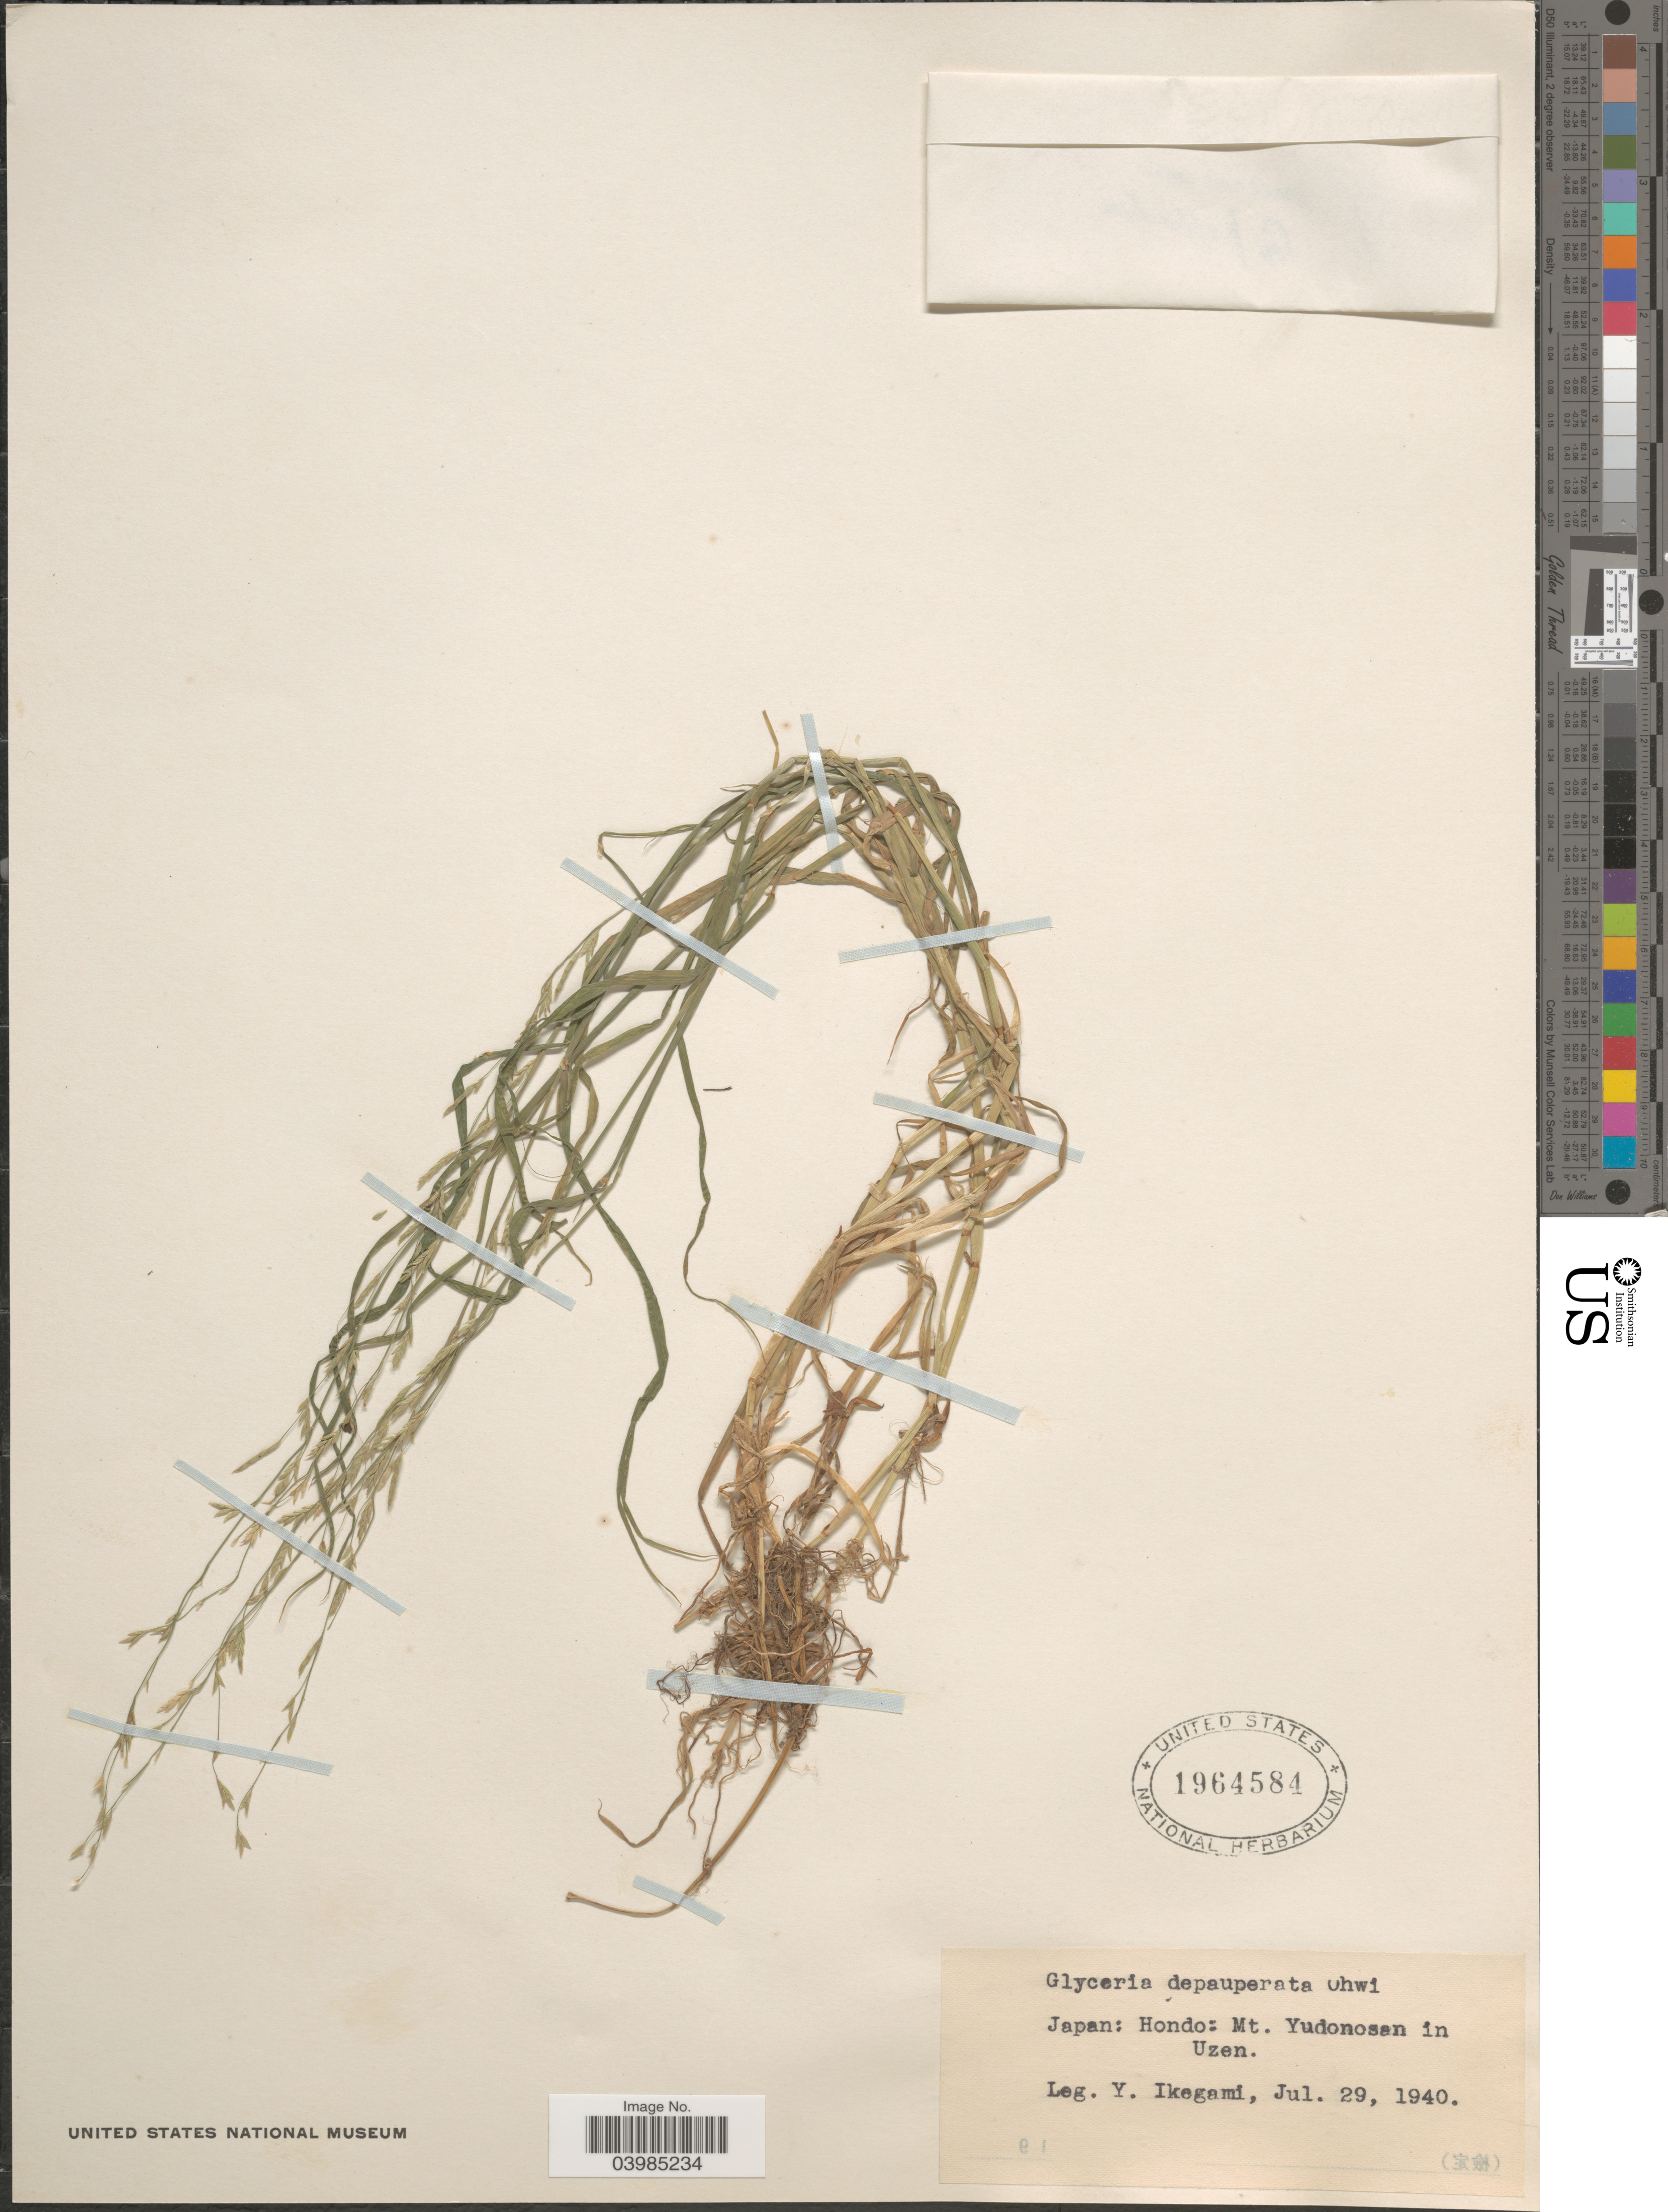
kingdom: Plantae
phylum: Tracheophyta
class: Liliopsida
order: Poales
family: Poaceae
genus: Glyceria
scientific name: Glyceria depauperata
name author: Ohwi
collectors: Y. Ikegami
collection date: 1940-07-29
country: Japan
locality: Hondo: Mt. Yudonosen in Uzen.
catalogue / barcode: US 1964584